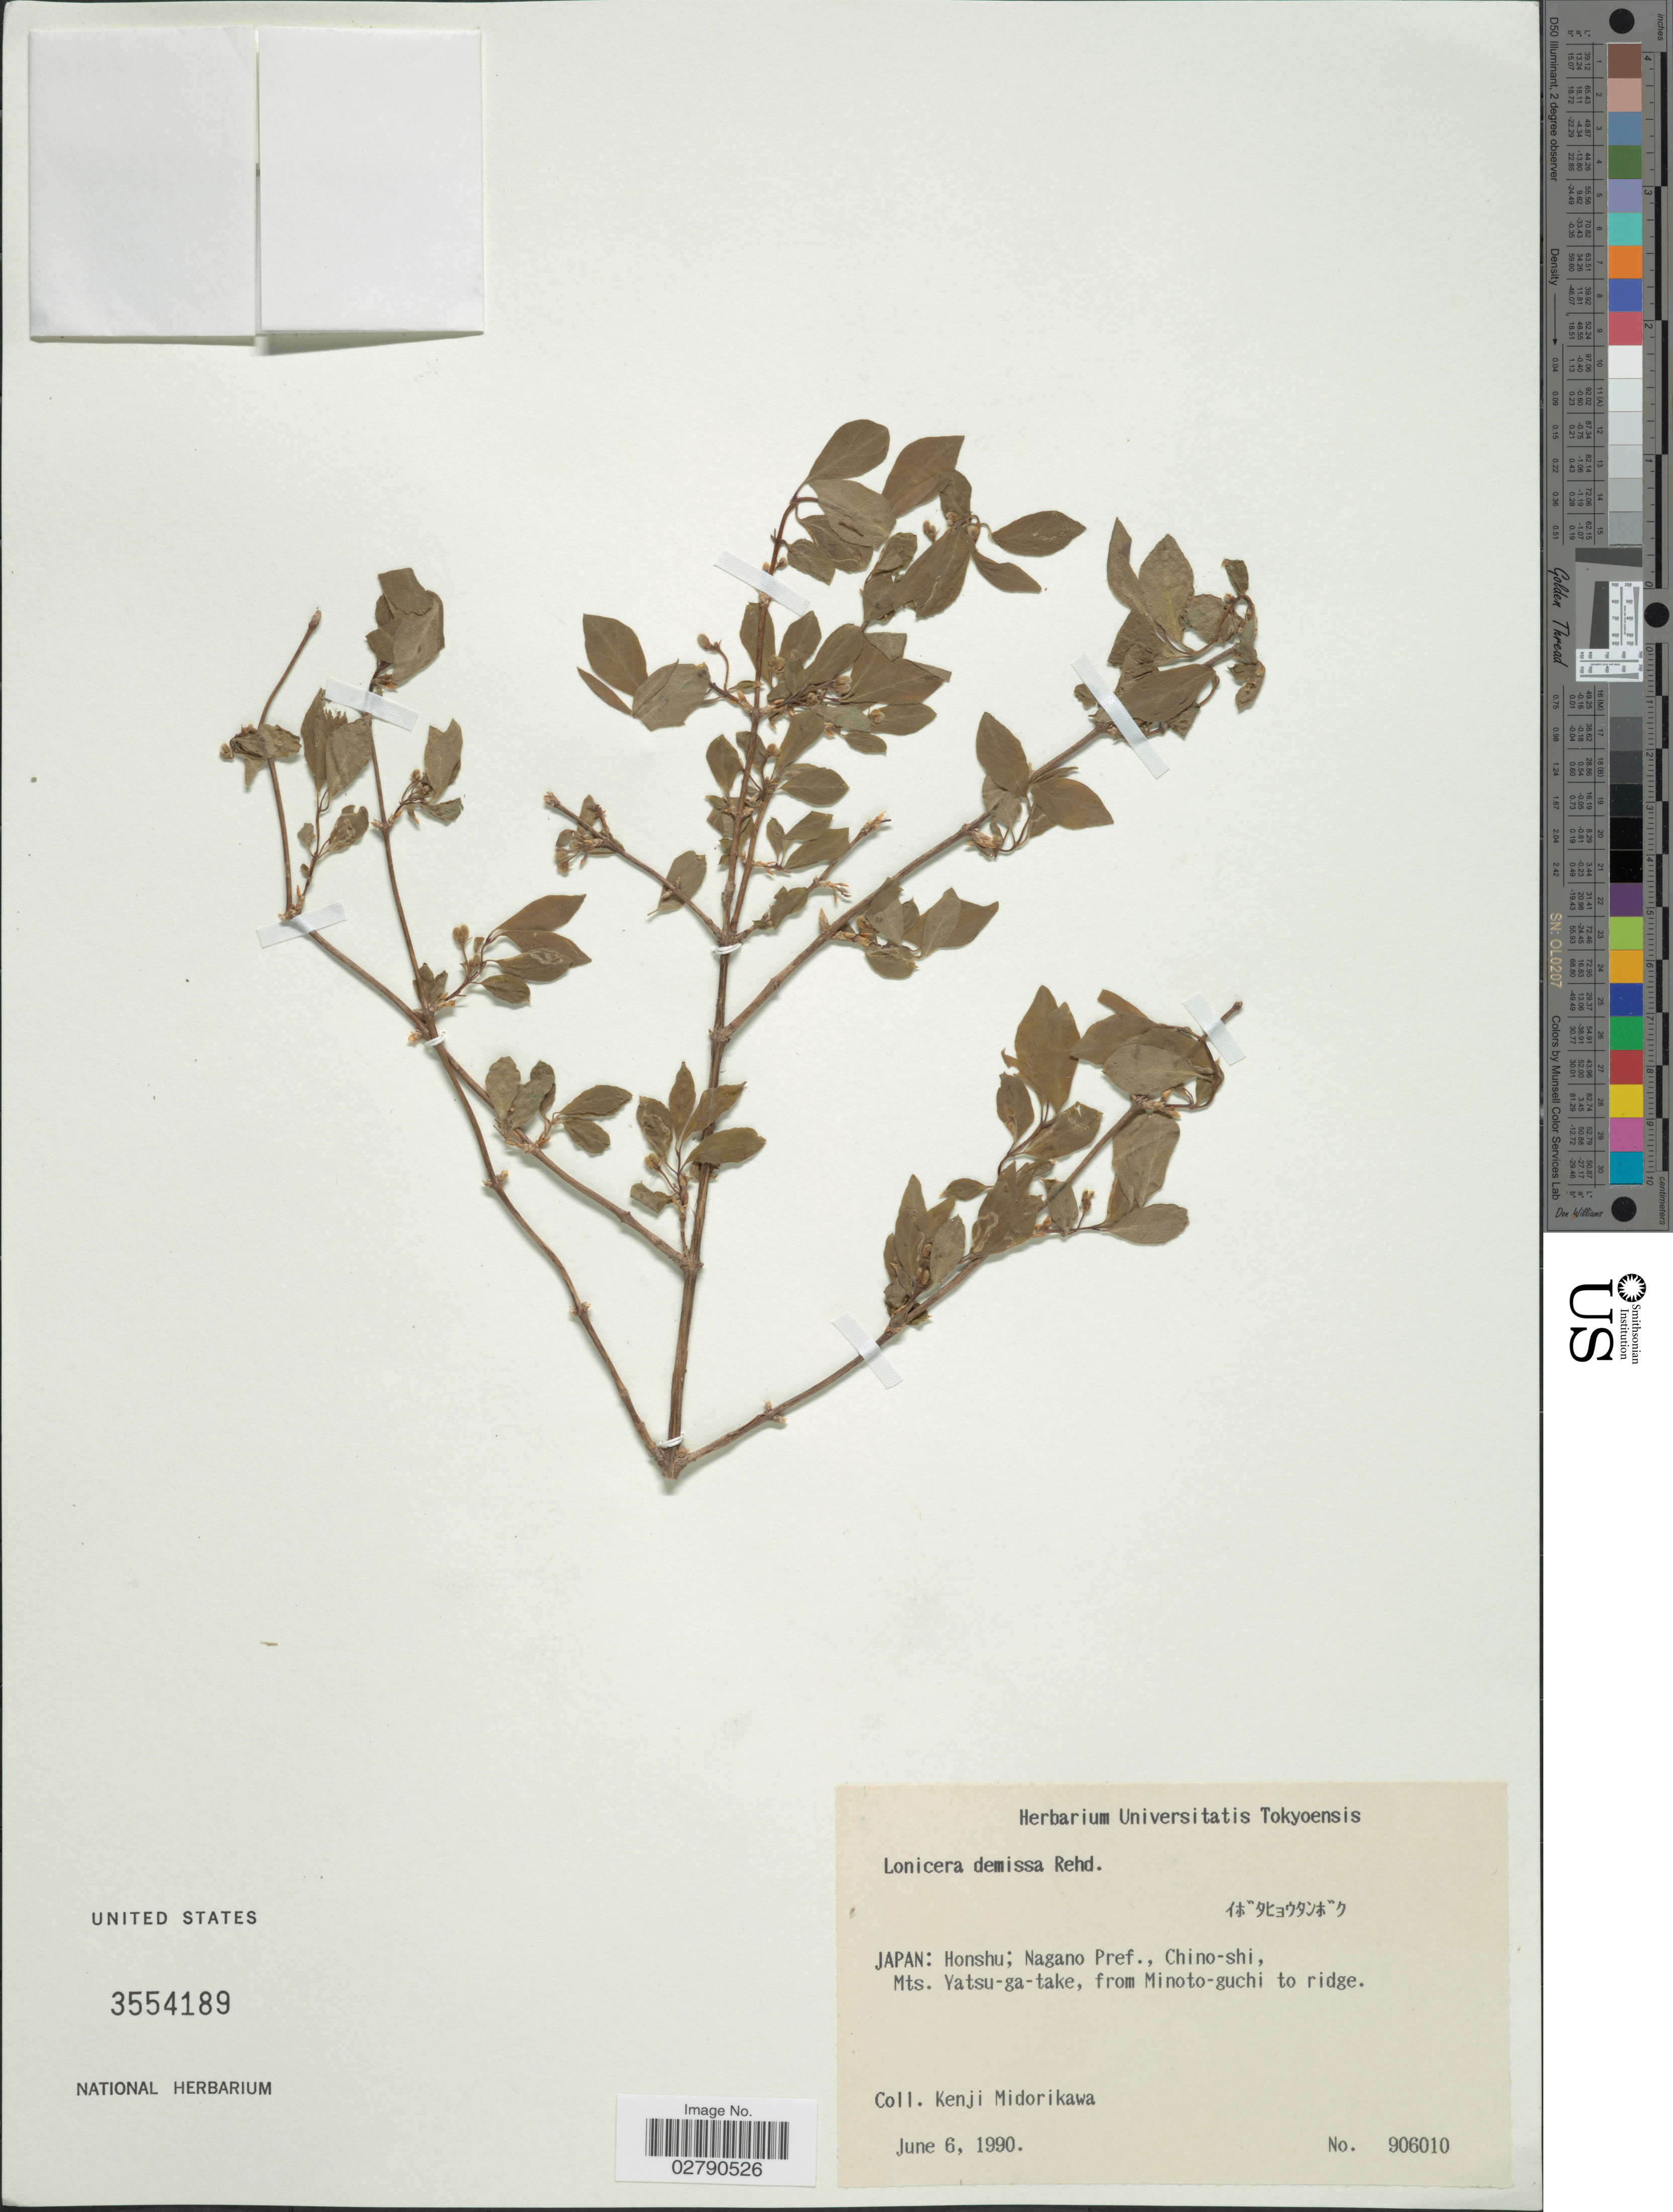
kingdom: Plantae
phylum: Tracheophyta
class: Magnoliopsida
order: Dipsacales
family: Caprifoliaceae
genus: Lonicera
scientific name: Lonicera demissa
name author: Rehder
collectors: K. Midorikawa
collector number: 906010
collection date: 1990-06-06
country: Japan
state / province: Nagano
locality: Honshu; Chino-shi, Mts. Yatsu-ga-take, from Minoto-guchi to ridge.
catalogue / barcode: US 3554189